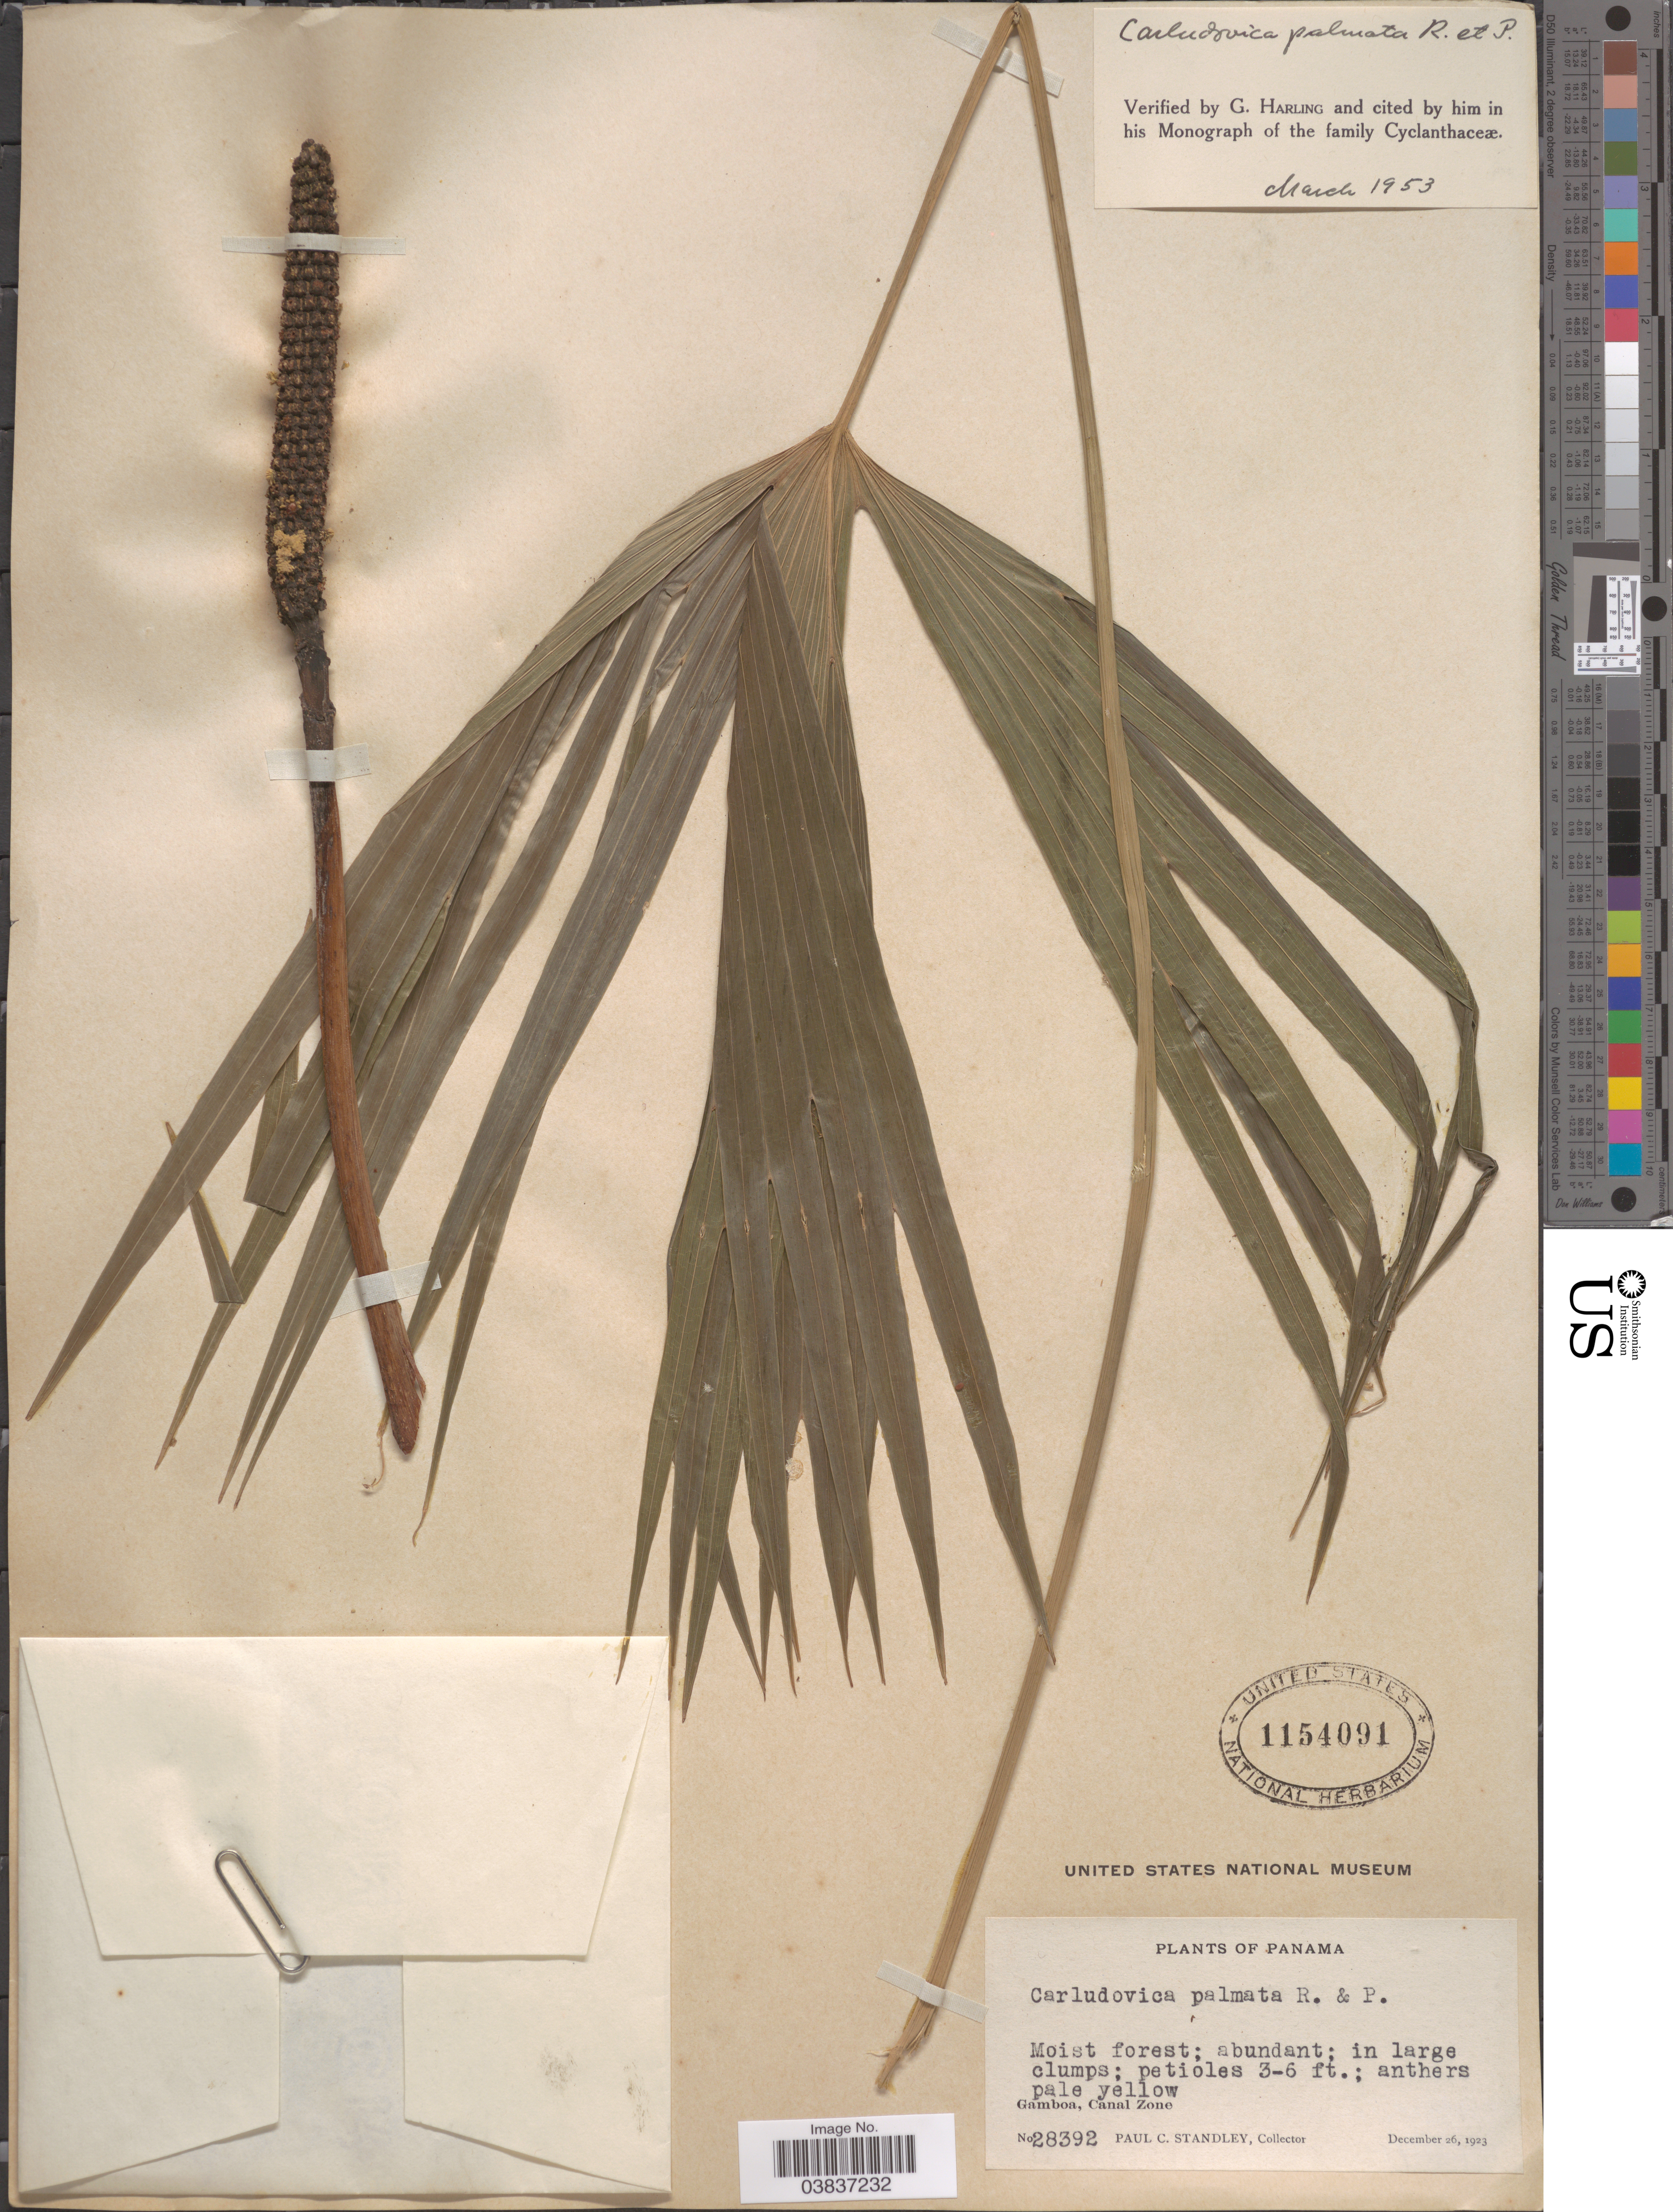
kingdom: Plantae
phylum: Tracheophyta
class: Liliopsida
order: Pandanales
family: Cyclanthaceae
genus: Carludovica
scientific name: Carludovica palmata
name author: Ruiz & Pav.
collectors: P. C. Standley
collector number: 28392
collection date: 1923-11-26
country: Panama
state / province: Colón / Panamá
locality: Gamboa, Canal Zone.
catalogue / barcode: US 1154091